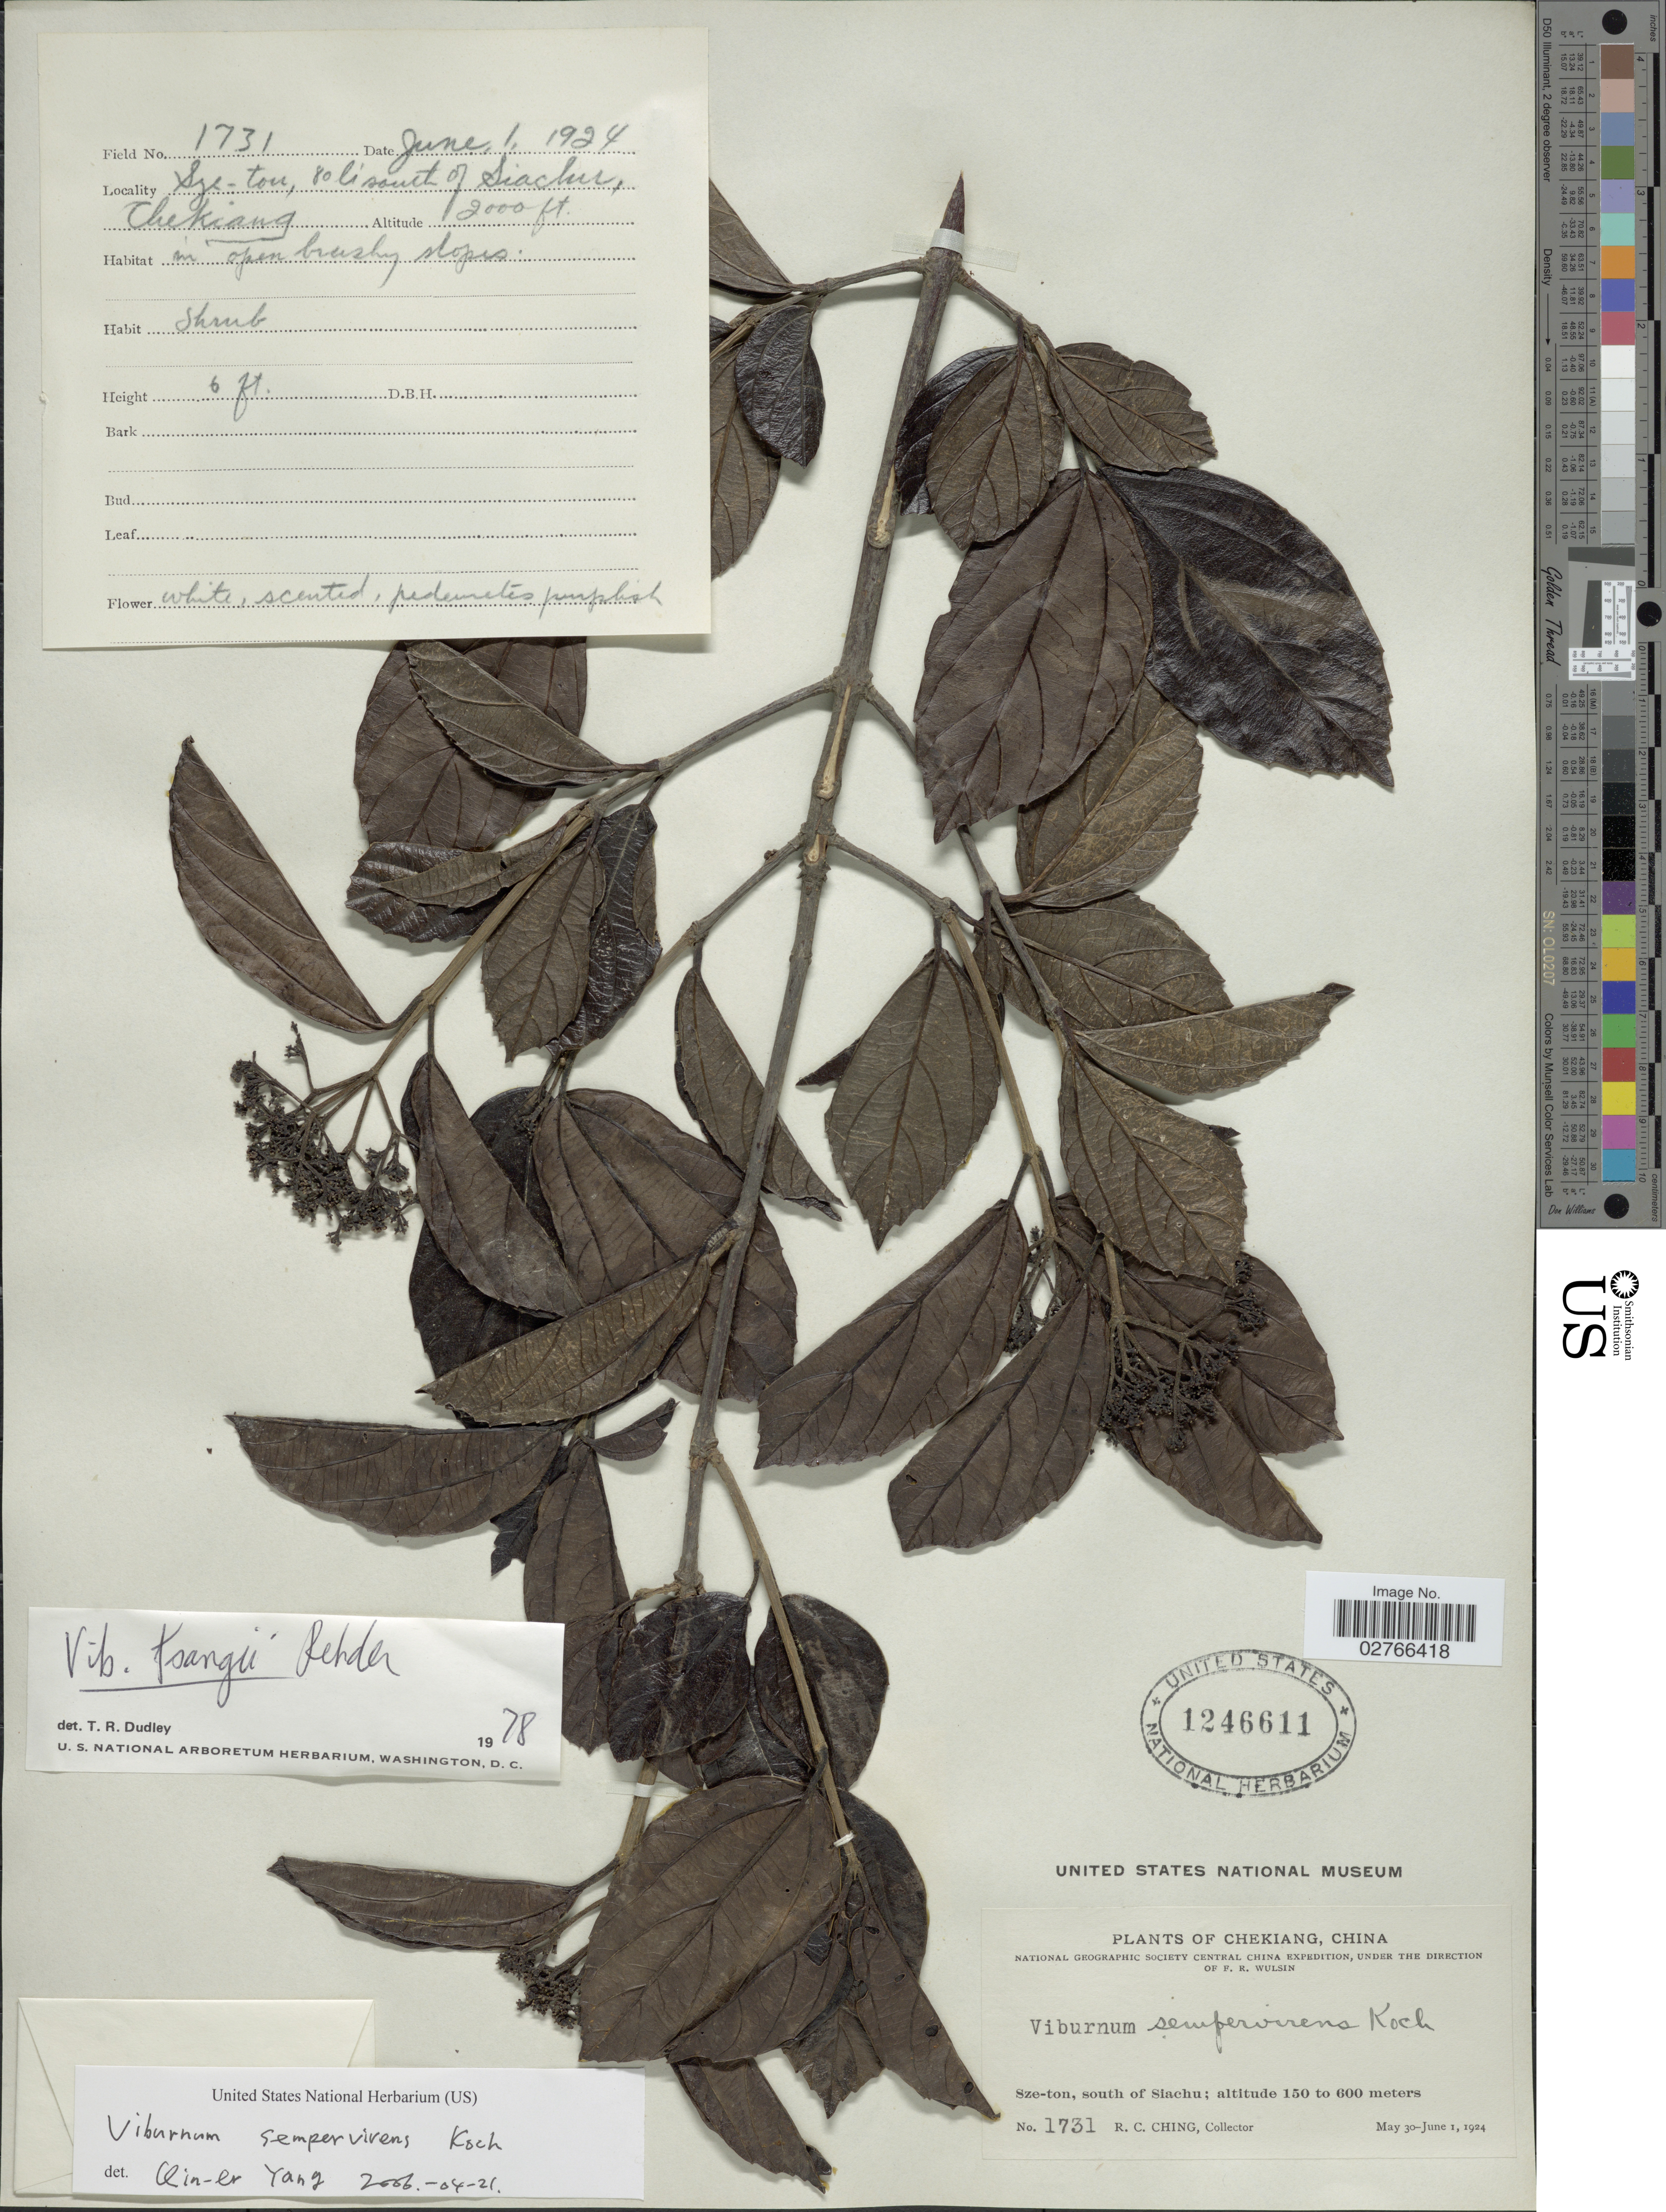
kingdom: Plantae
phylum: Tracheophyta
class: Magnoliopsida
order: Dipsacales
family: Viburnaceae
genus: Viburnum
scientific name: Viburnum sempervirens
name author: K. Koch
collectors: R. C. Ching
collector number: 1731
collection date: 1924-06-01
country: China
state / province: Zhejiang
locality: Chekiang, Sze-ton, 80 li south of Siachu.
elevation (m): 610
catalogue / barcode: US 1246611